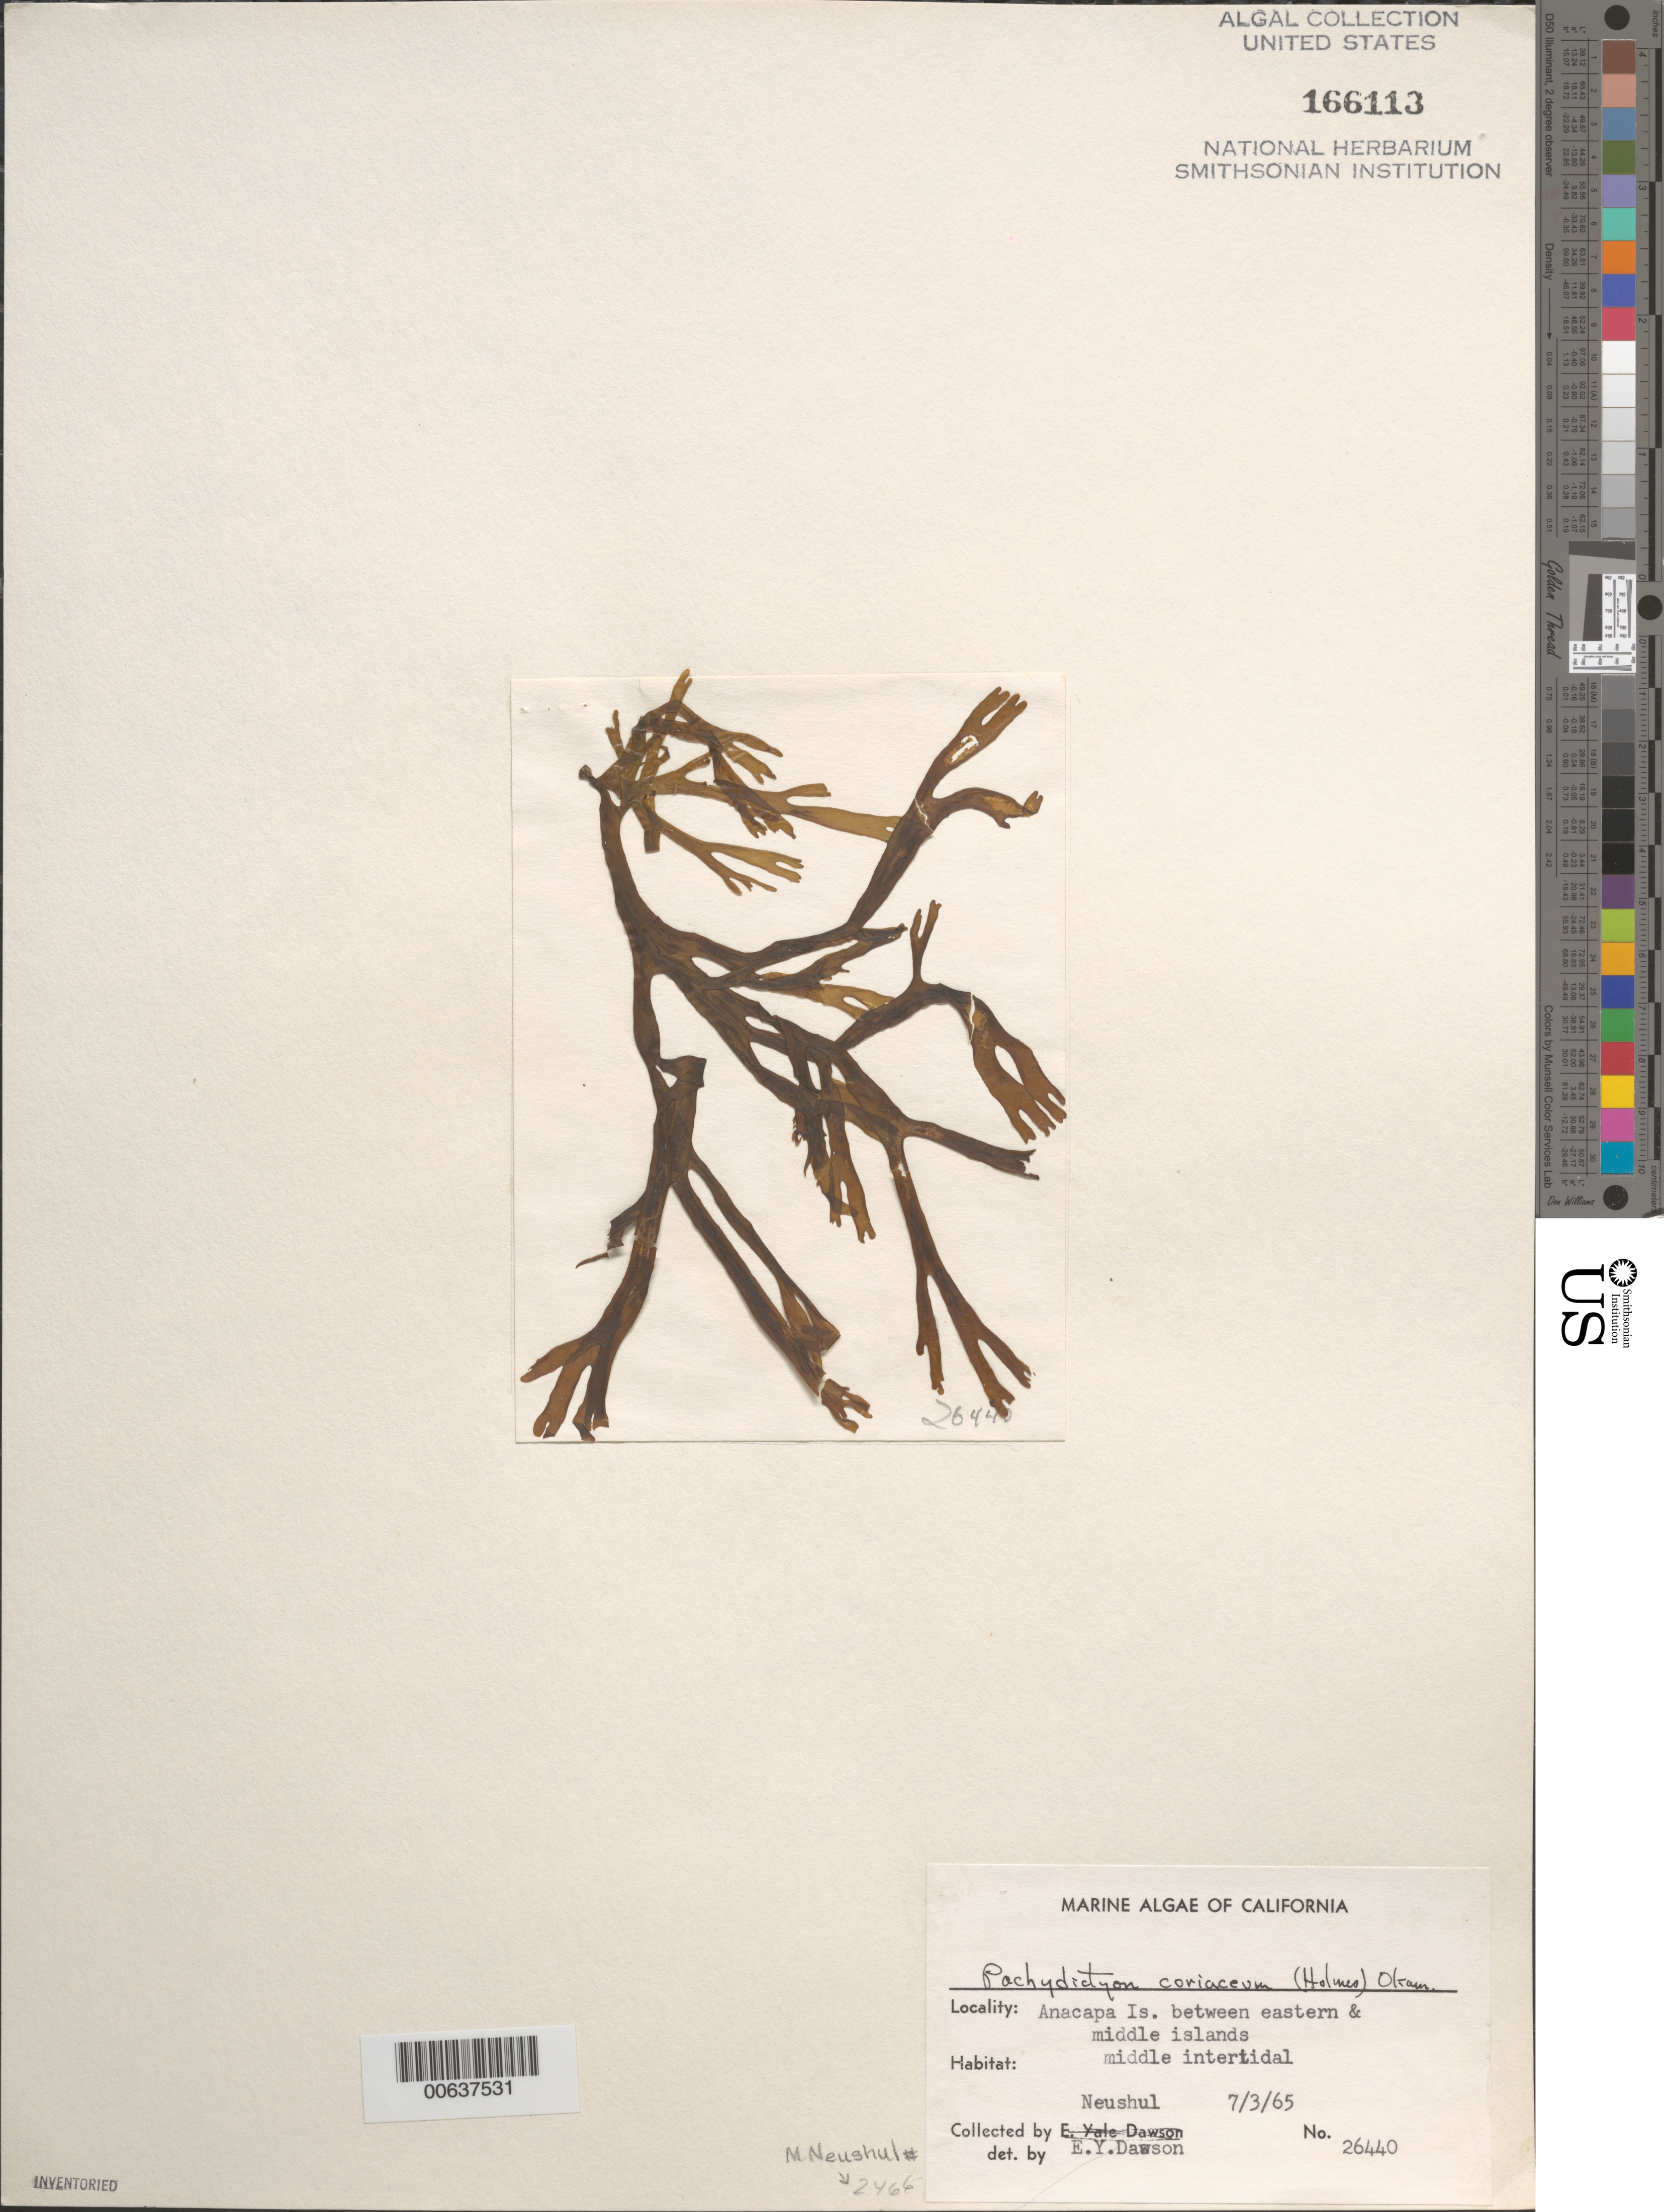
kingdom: Chromista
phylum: Ochrophyta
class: Phaeophyceae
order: Dictyotales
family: Dictyotaceae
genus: Pachydictyon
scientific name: Pachydictyon coriaceum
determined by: Dawson, E. Y.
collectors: M. Neushul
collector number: Neushul 2466 & EYD 26440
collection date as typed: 03 Jul 1965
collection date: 1965-07-03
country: United States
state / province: California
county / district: Ventura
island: Anacapa Island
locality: Between eastern and middle islands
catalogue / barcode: US 166113